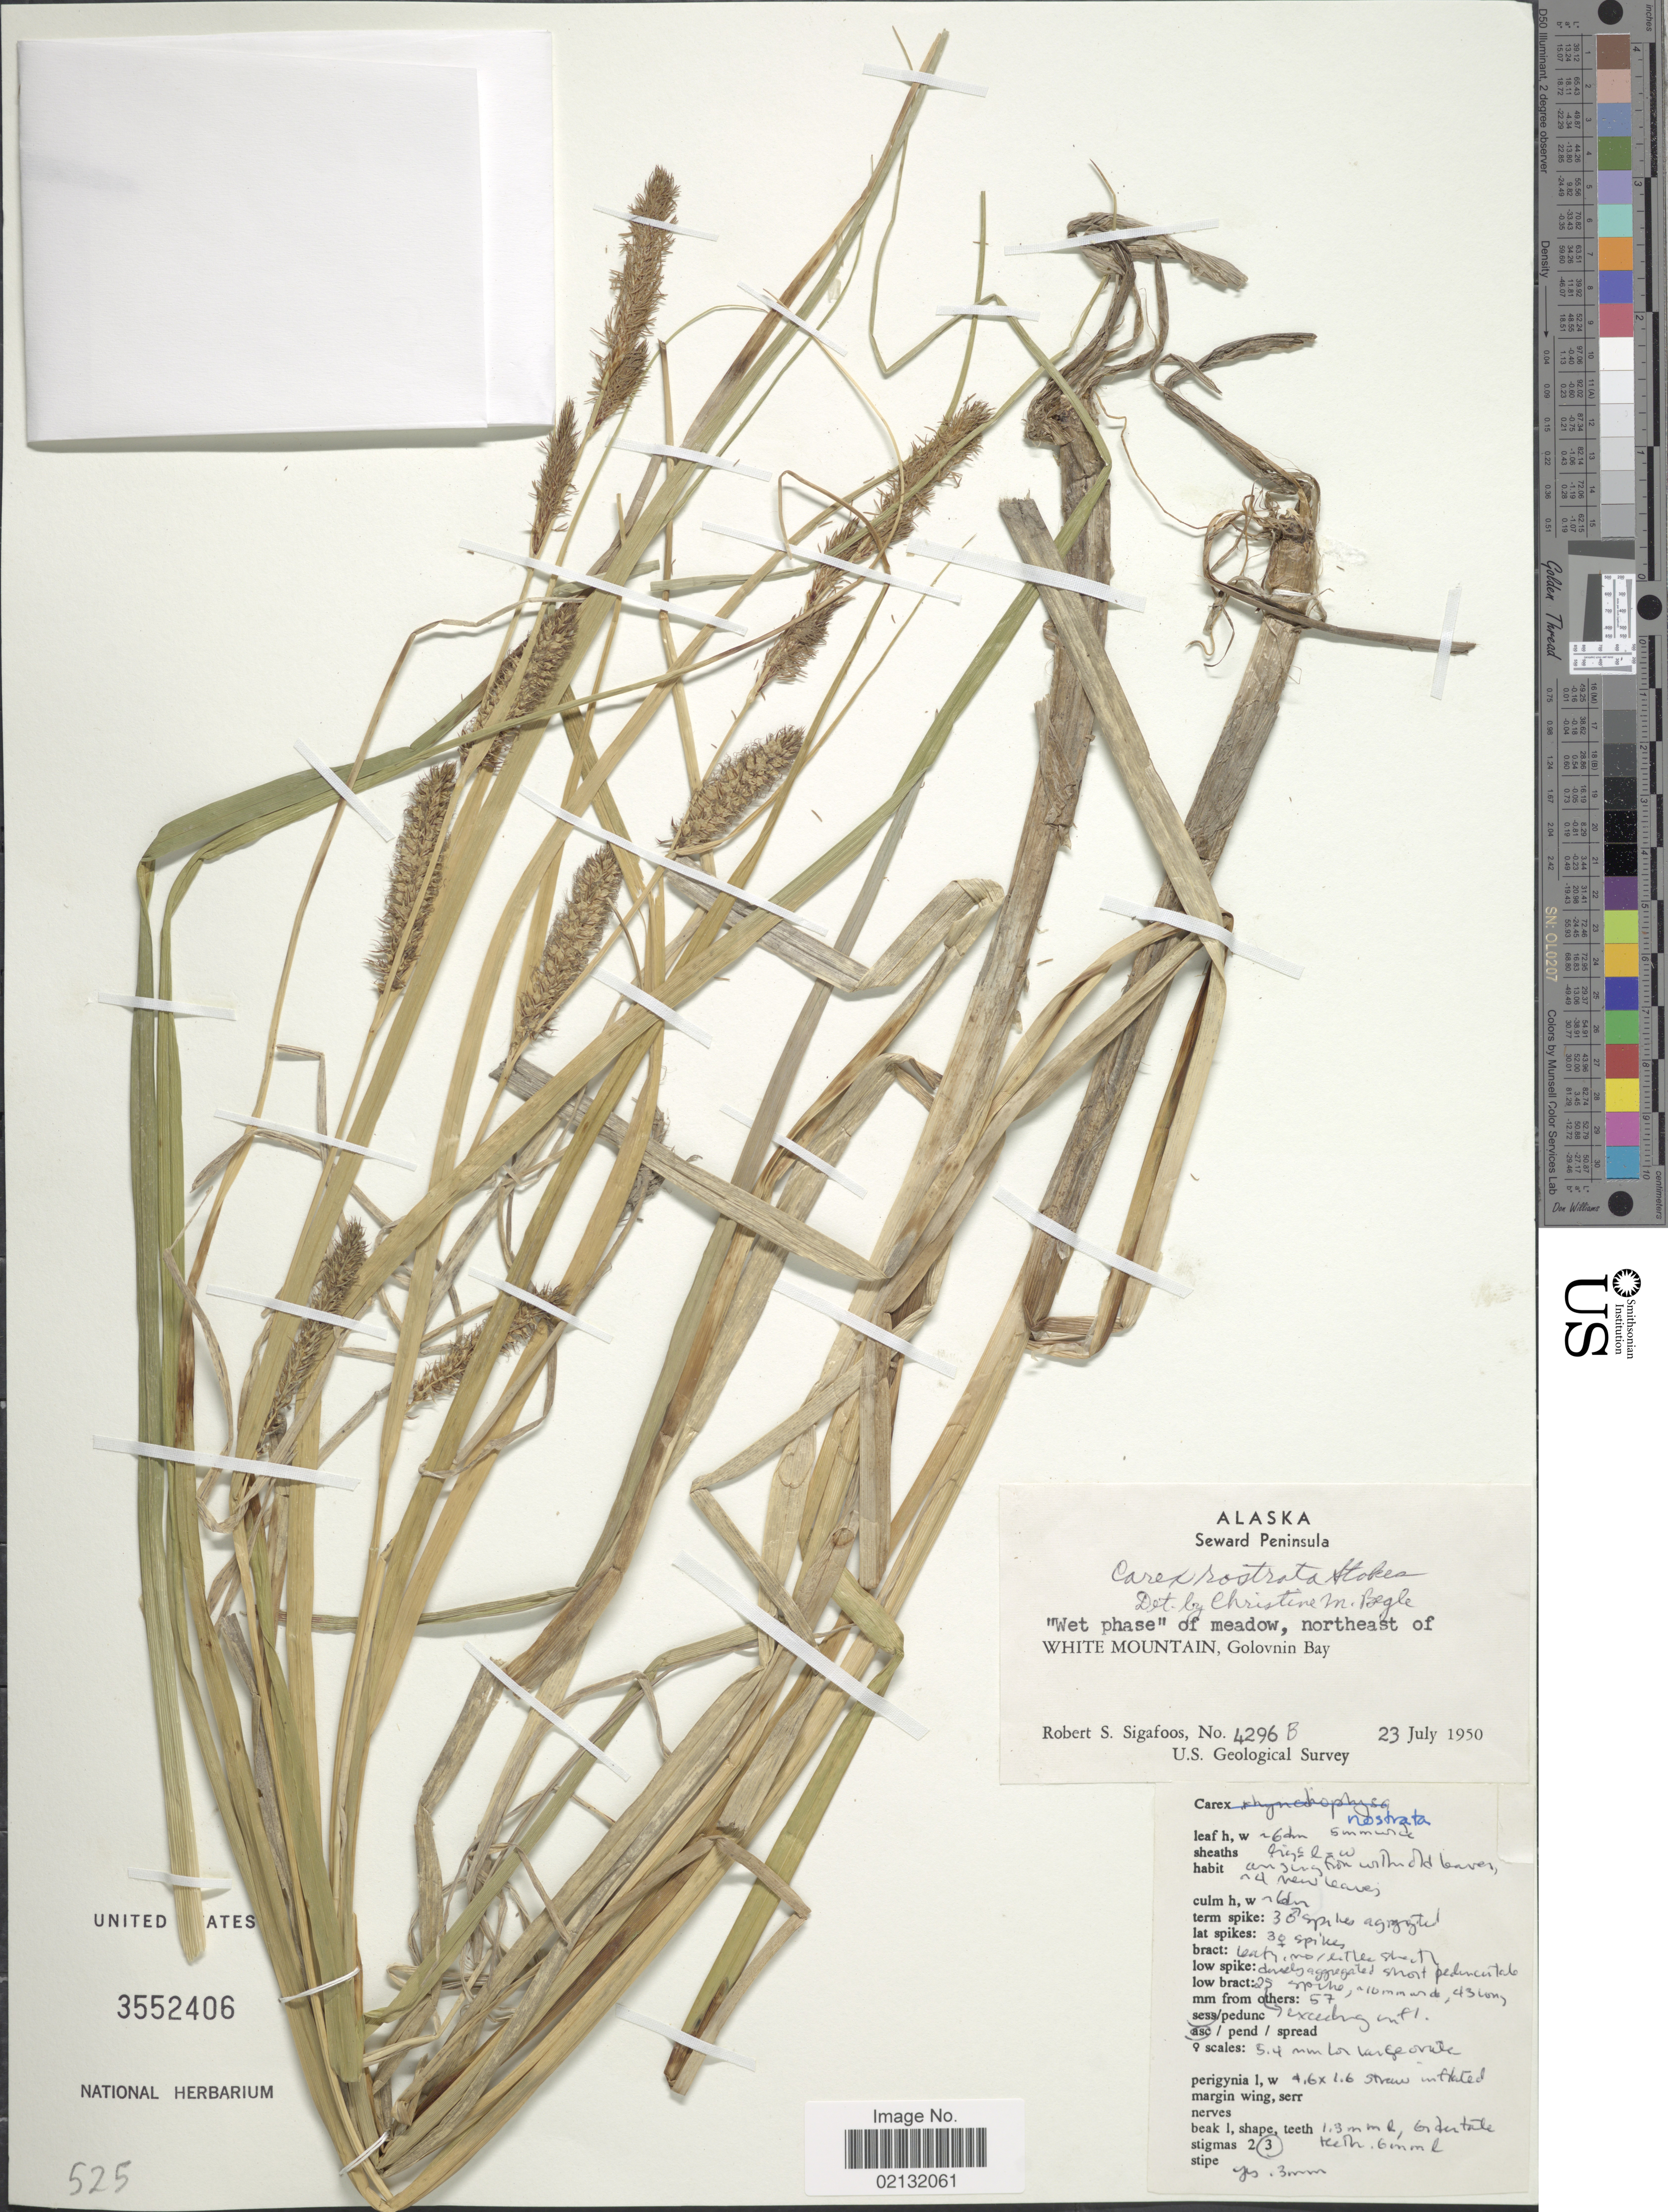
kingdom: Plantae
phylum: Tracheophyta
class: Liliopsida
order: Poales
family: Cyperaceae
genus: Carex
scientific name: Carex rostrata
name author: Stokes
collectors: R. Sigafoos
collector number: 4296B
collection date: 1950-07-23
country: United States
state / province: Alaska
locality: Seward Peninsula. northeast of White Mountain, Golovnin Bay.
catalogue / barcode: US 3552406